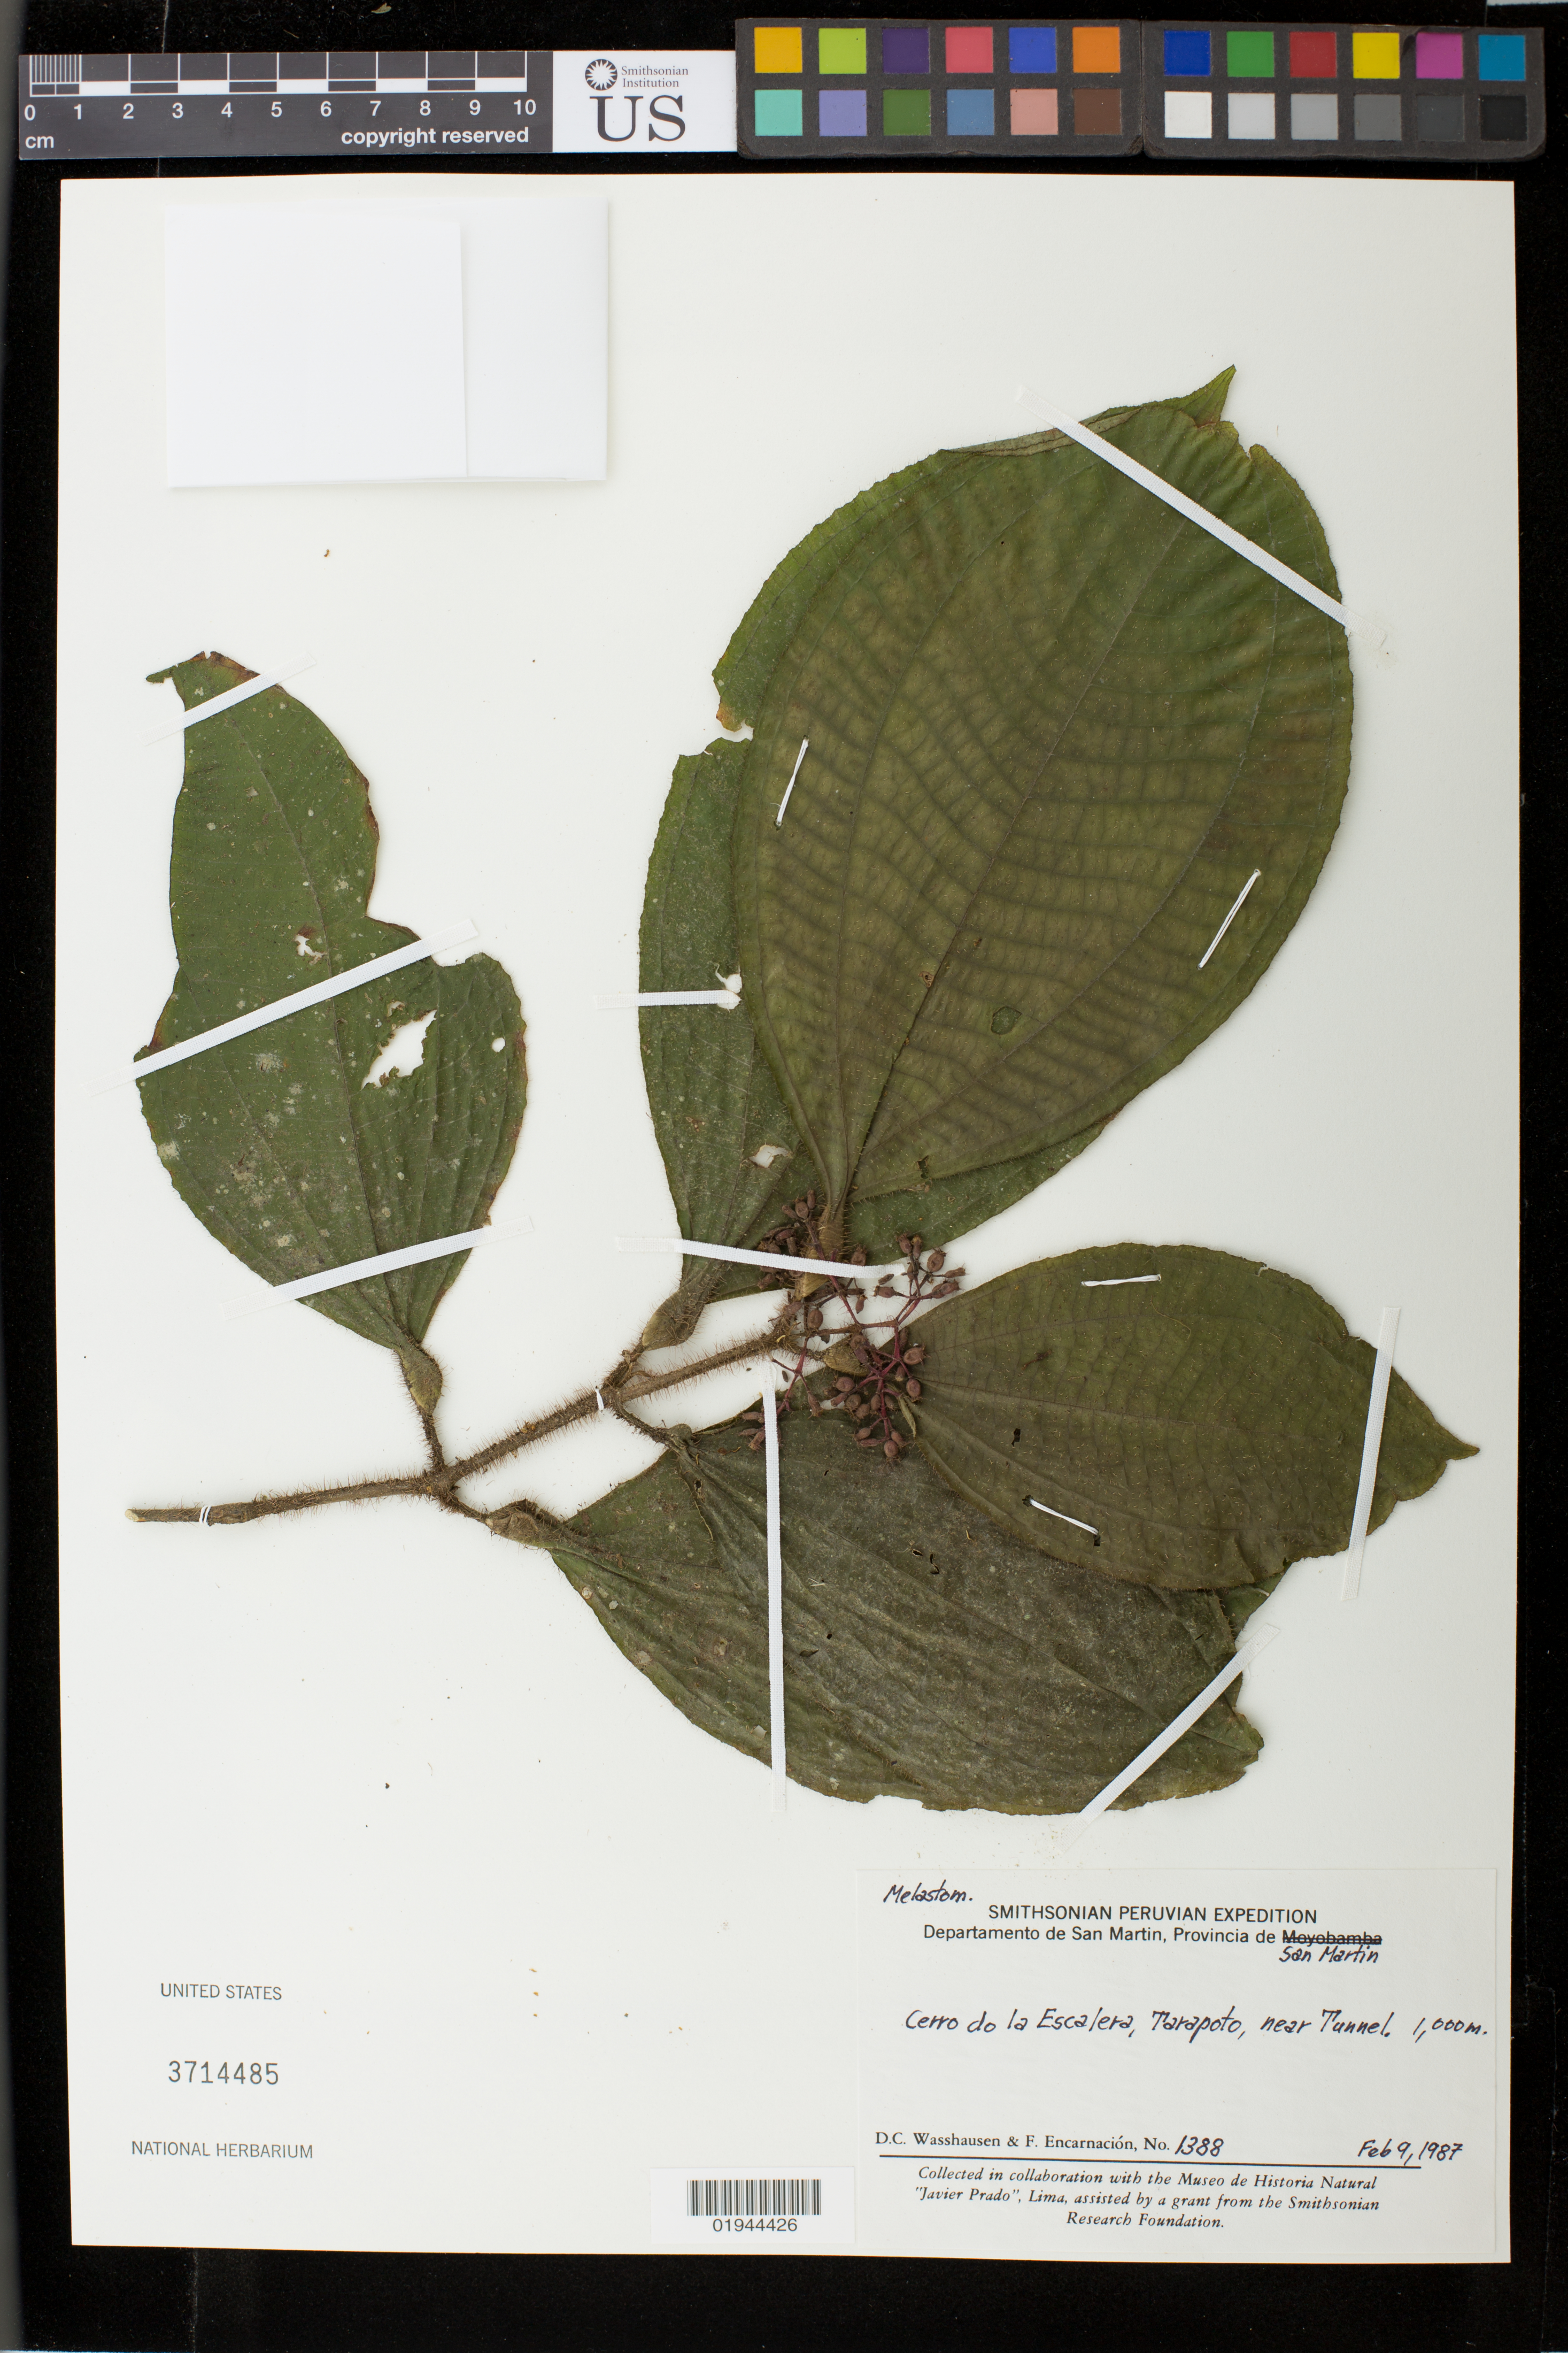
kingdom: Plantae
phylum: Tracheophyta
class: Magnoliopsida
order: Myrtales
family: Melastomataceae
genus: Miconia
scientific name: Miconia caquetensis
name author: (Gleason) Ocampo & Almeda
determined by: Michelangeli, F. A.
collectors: D. C. Wasshausen & F. Encarnación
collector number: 1388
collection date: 1987-02-09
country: Peru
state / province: San Martín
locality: Cerro de la Escalera, Tarapoto, near Tunnel.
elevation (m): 1000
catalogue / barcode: US 3714485